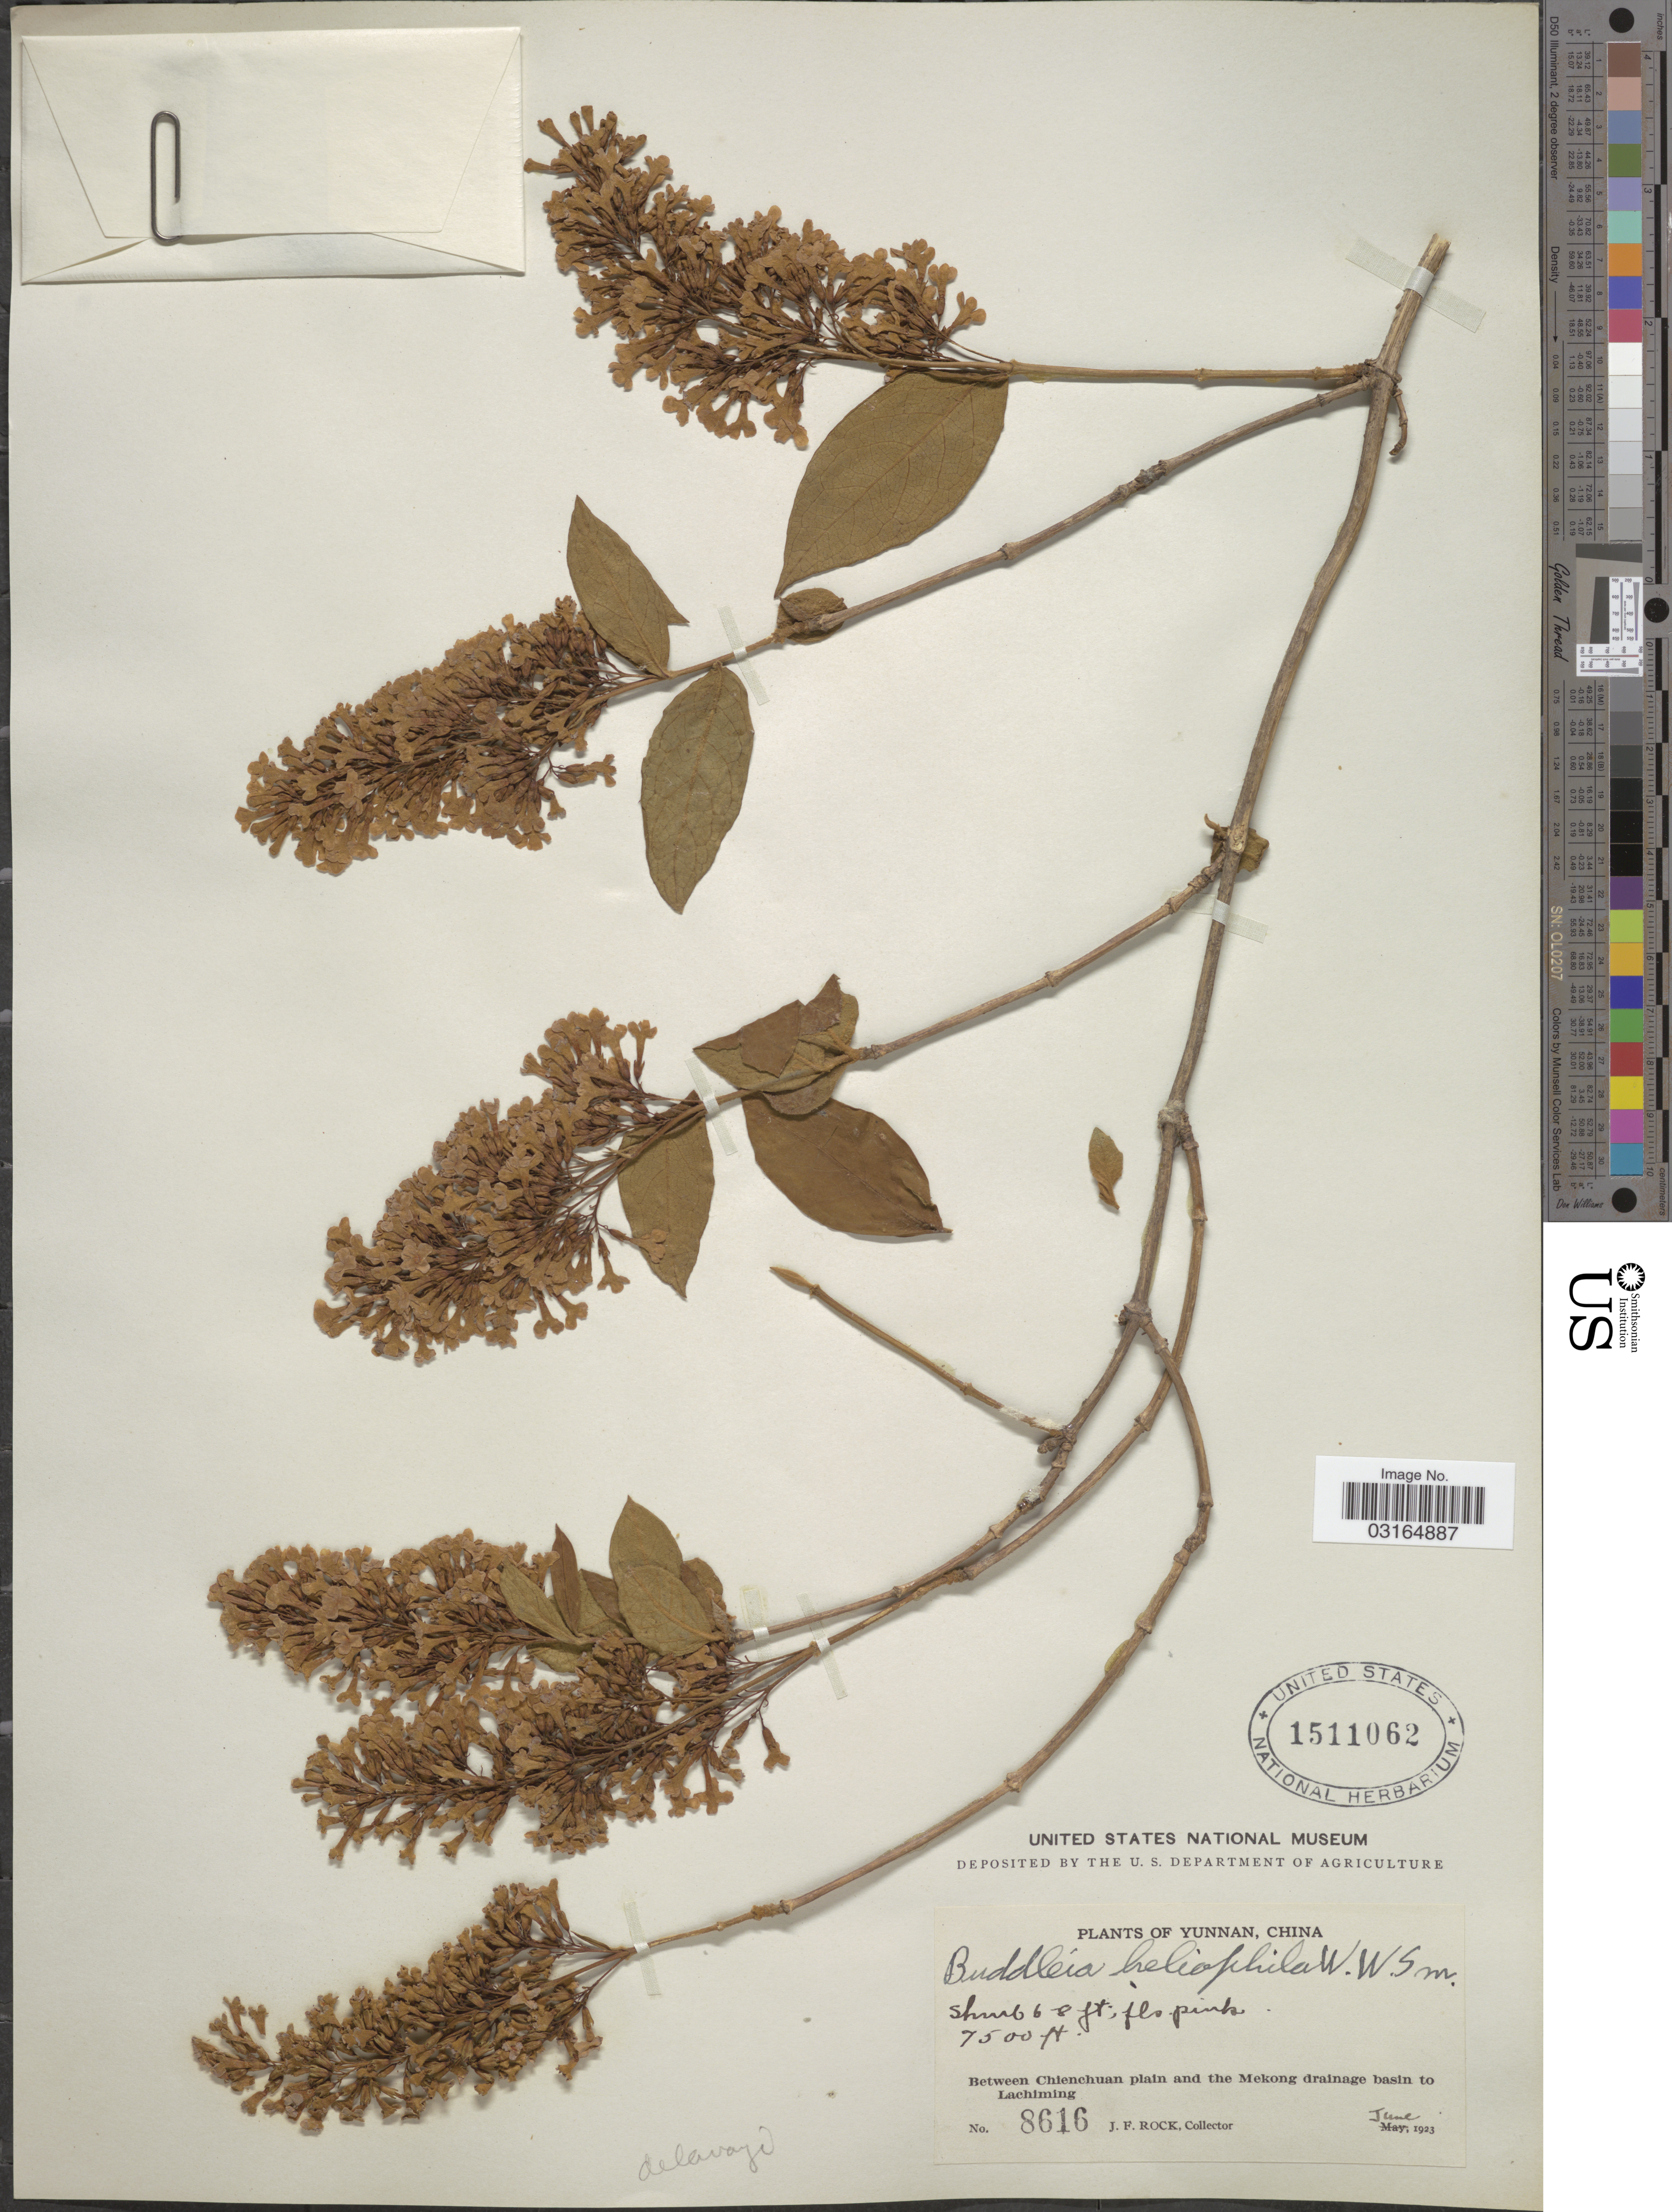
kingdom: Plantae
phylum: Tracheophyta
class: Magnoliopsida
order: Lamiales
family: Scrophulariaceae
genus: Buddleja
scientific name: Buddleja delavayi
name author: L.F. Gagnep.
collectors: J. Rock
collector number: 8616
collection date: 1923-06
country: China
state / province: Yunnan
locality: Between Chienchuan plain and the Mekong drainage basin to Lachiming.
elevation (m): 2286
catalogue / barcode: US 1511062